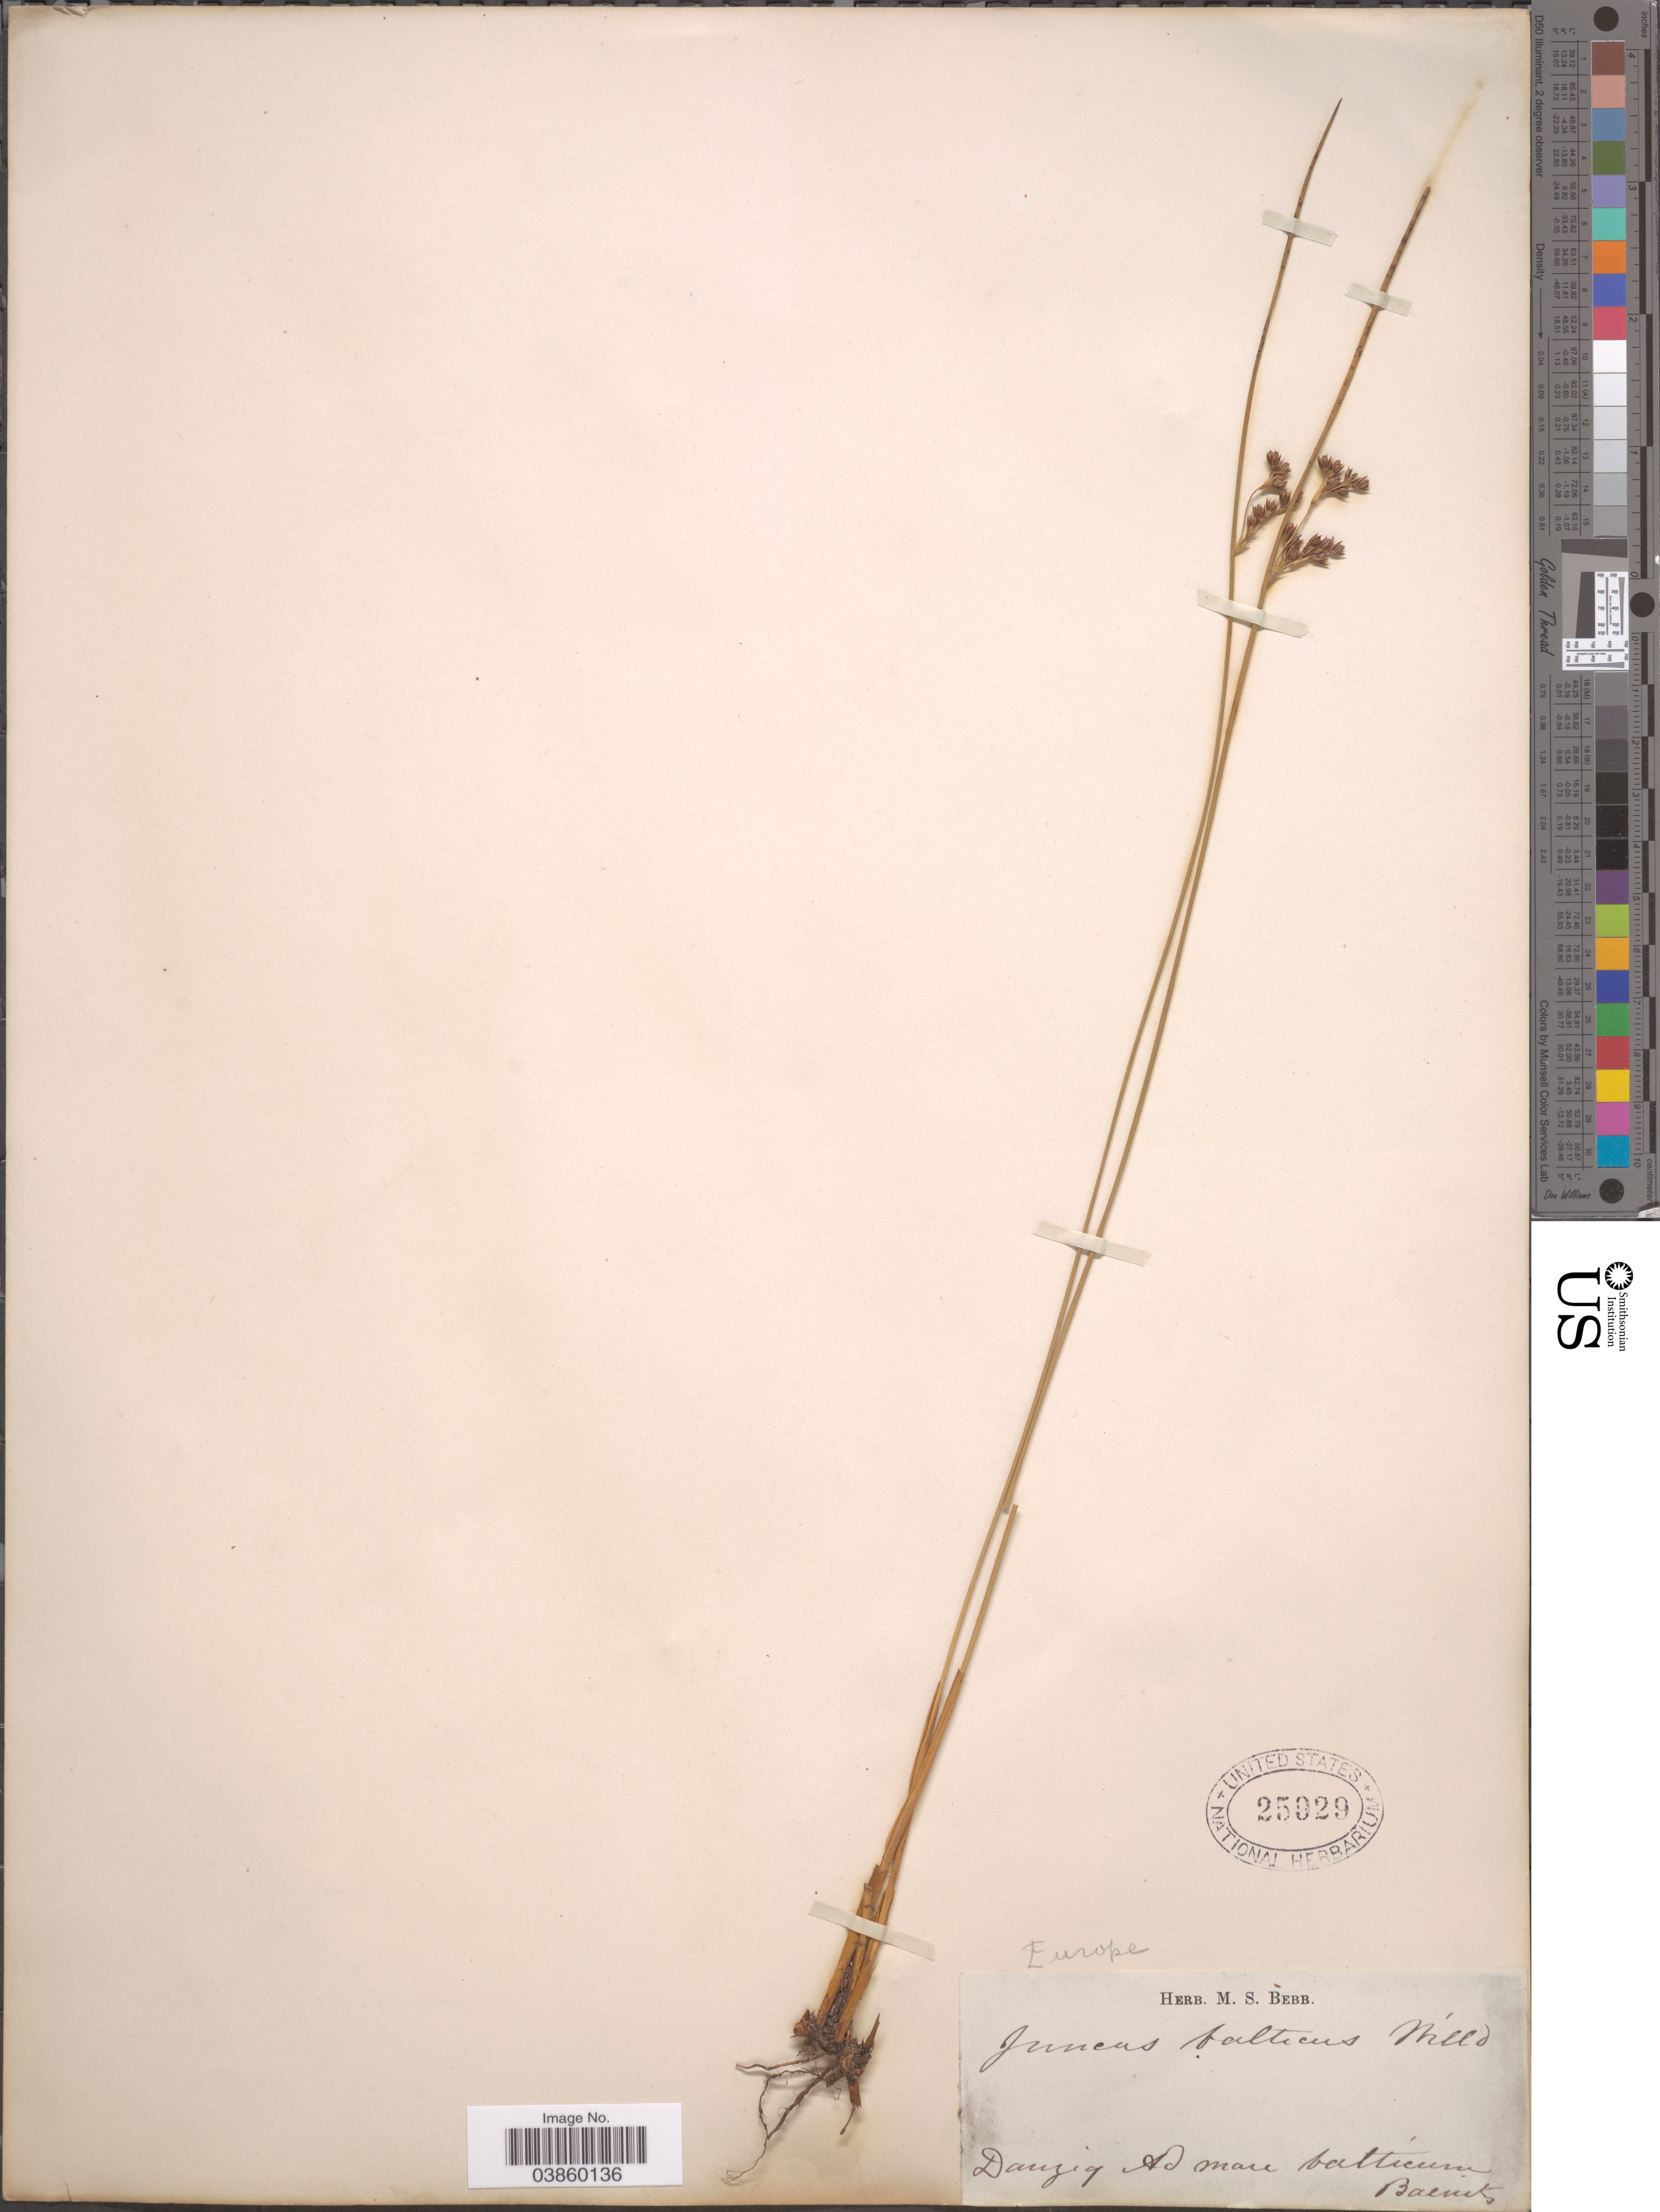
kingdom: Plantae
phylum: Tracheophyta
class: Liliopsida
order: Poales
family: Juncaceae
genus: Juncus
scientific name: Juncus balticus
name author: Willd.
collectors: ex Herb. M. S. Bebb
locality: Europe. Danziq ad man batticumm Balnik. [unsure placement]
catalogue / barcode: US 25929